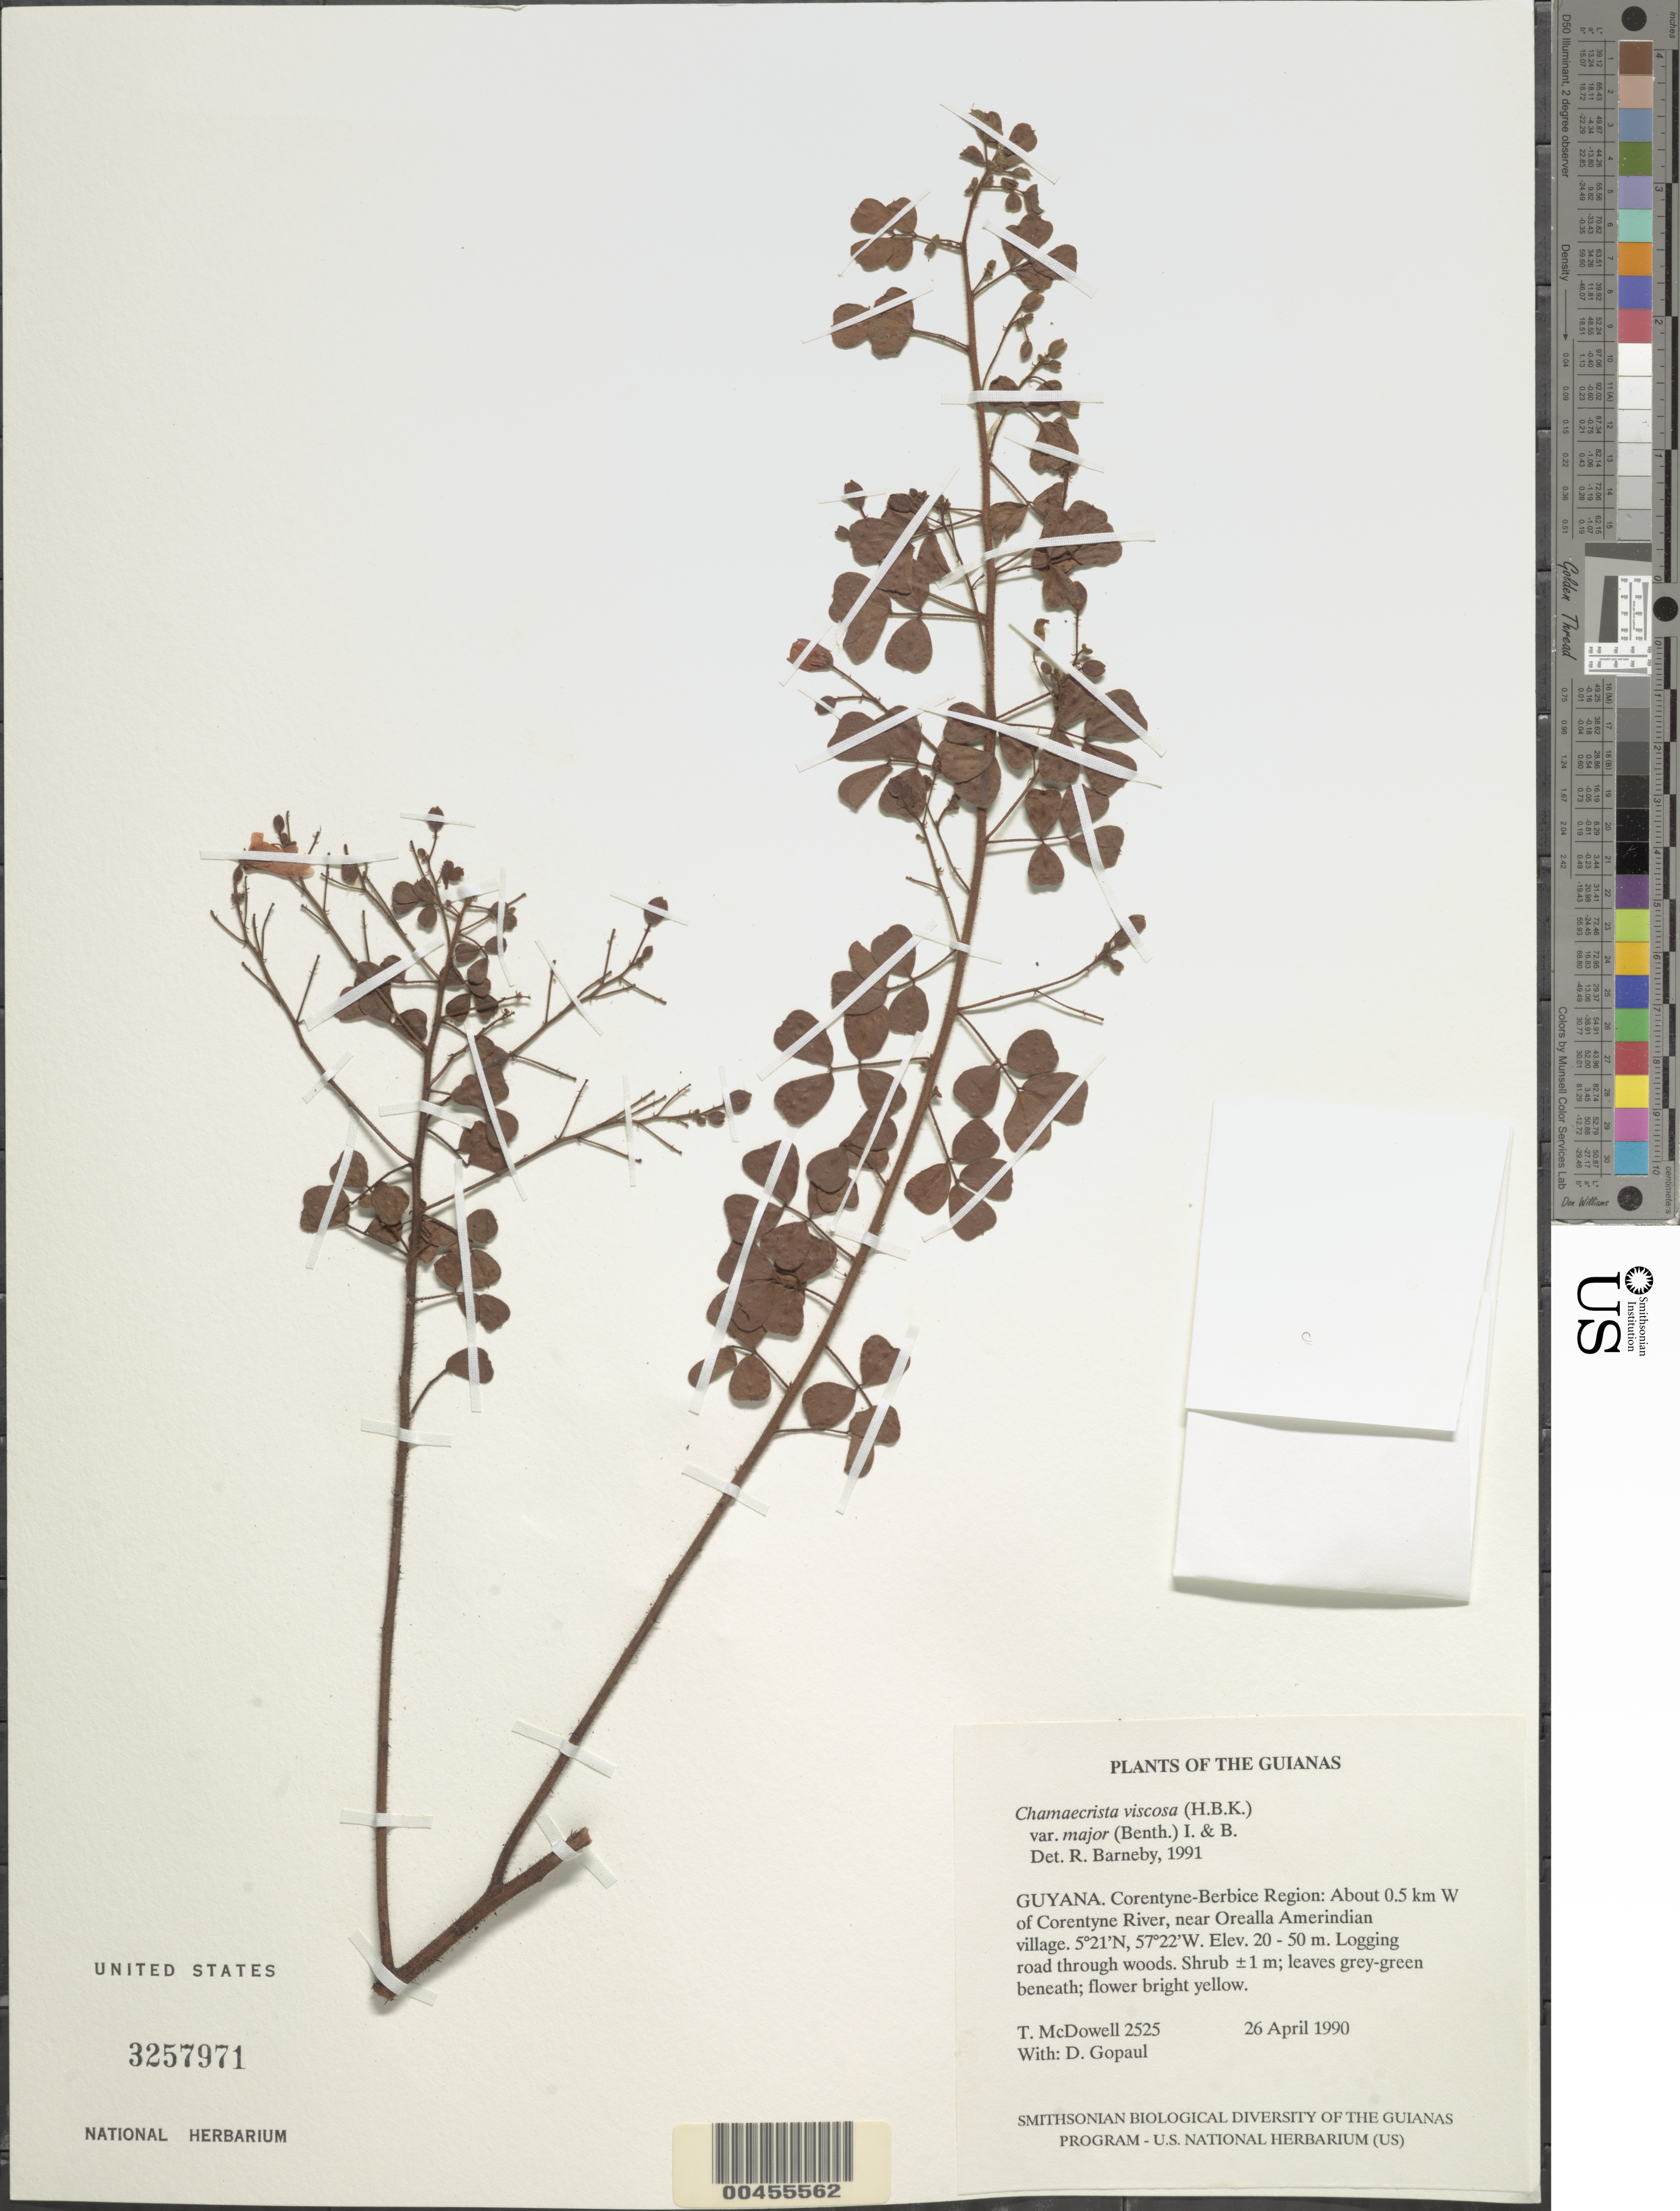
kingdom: Plantae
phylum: Tracheophyta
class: Magnoliopsida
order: Fabales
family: Fabaceae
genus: Chamaecrista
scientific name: Chamaecrista viscosa var. major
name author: (Benth.) H.S. Irwin & Barneby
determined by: Barneby, Rupert C., (NY)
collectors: T. McDowell & D. Gopaul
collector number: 2525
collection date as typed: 26 April 1990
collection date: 1990-04-26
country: Guyana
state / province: E. Berbice-Corentyne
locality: About 0.5 km W of Corentyne River, near Orealla Amerindian village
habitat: Logging road through woods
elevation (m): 20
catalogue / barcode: US 3257971